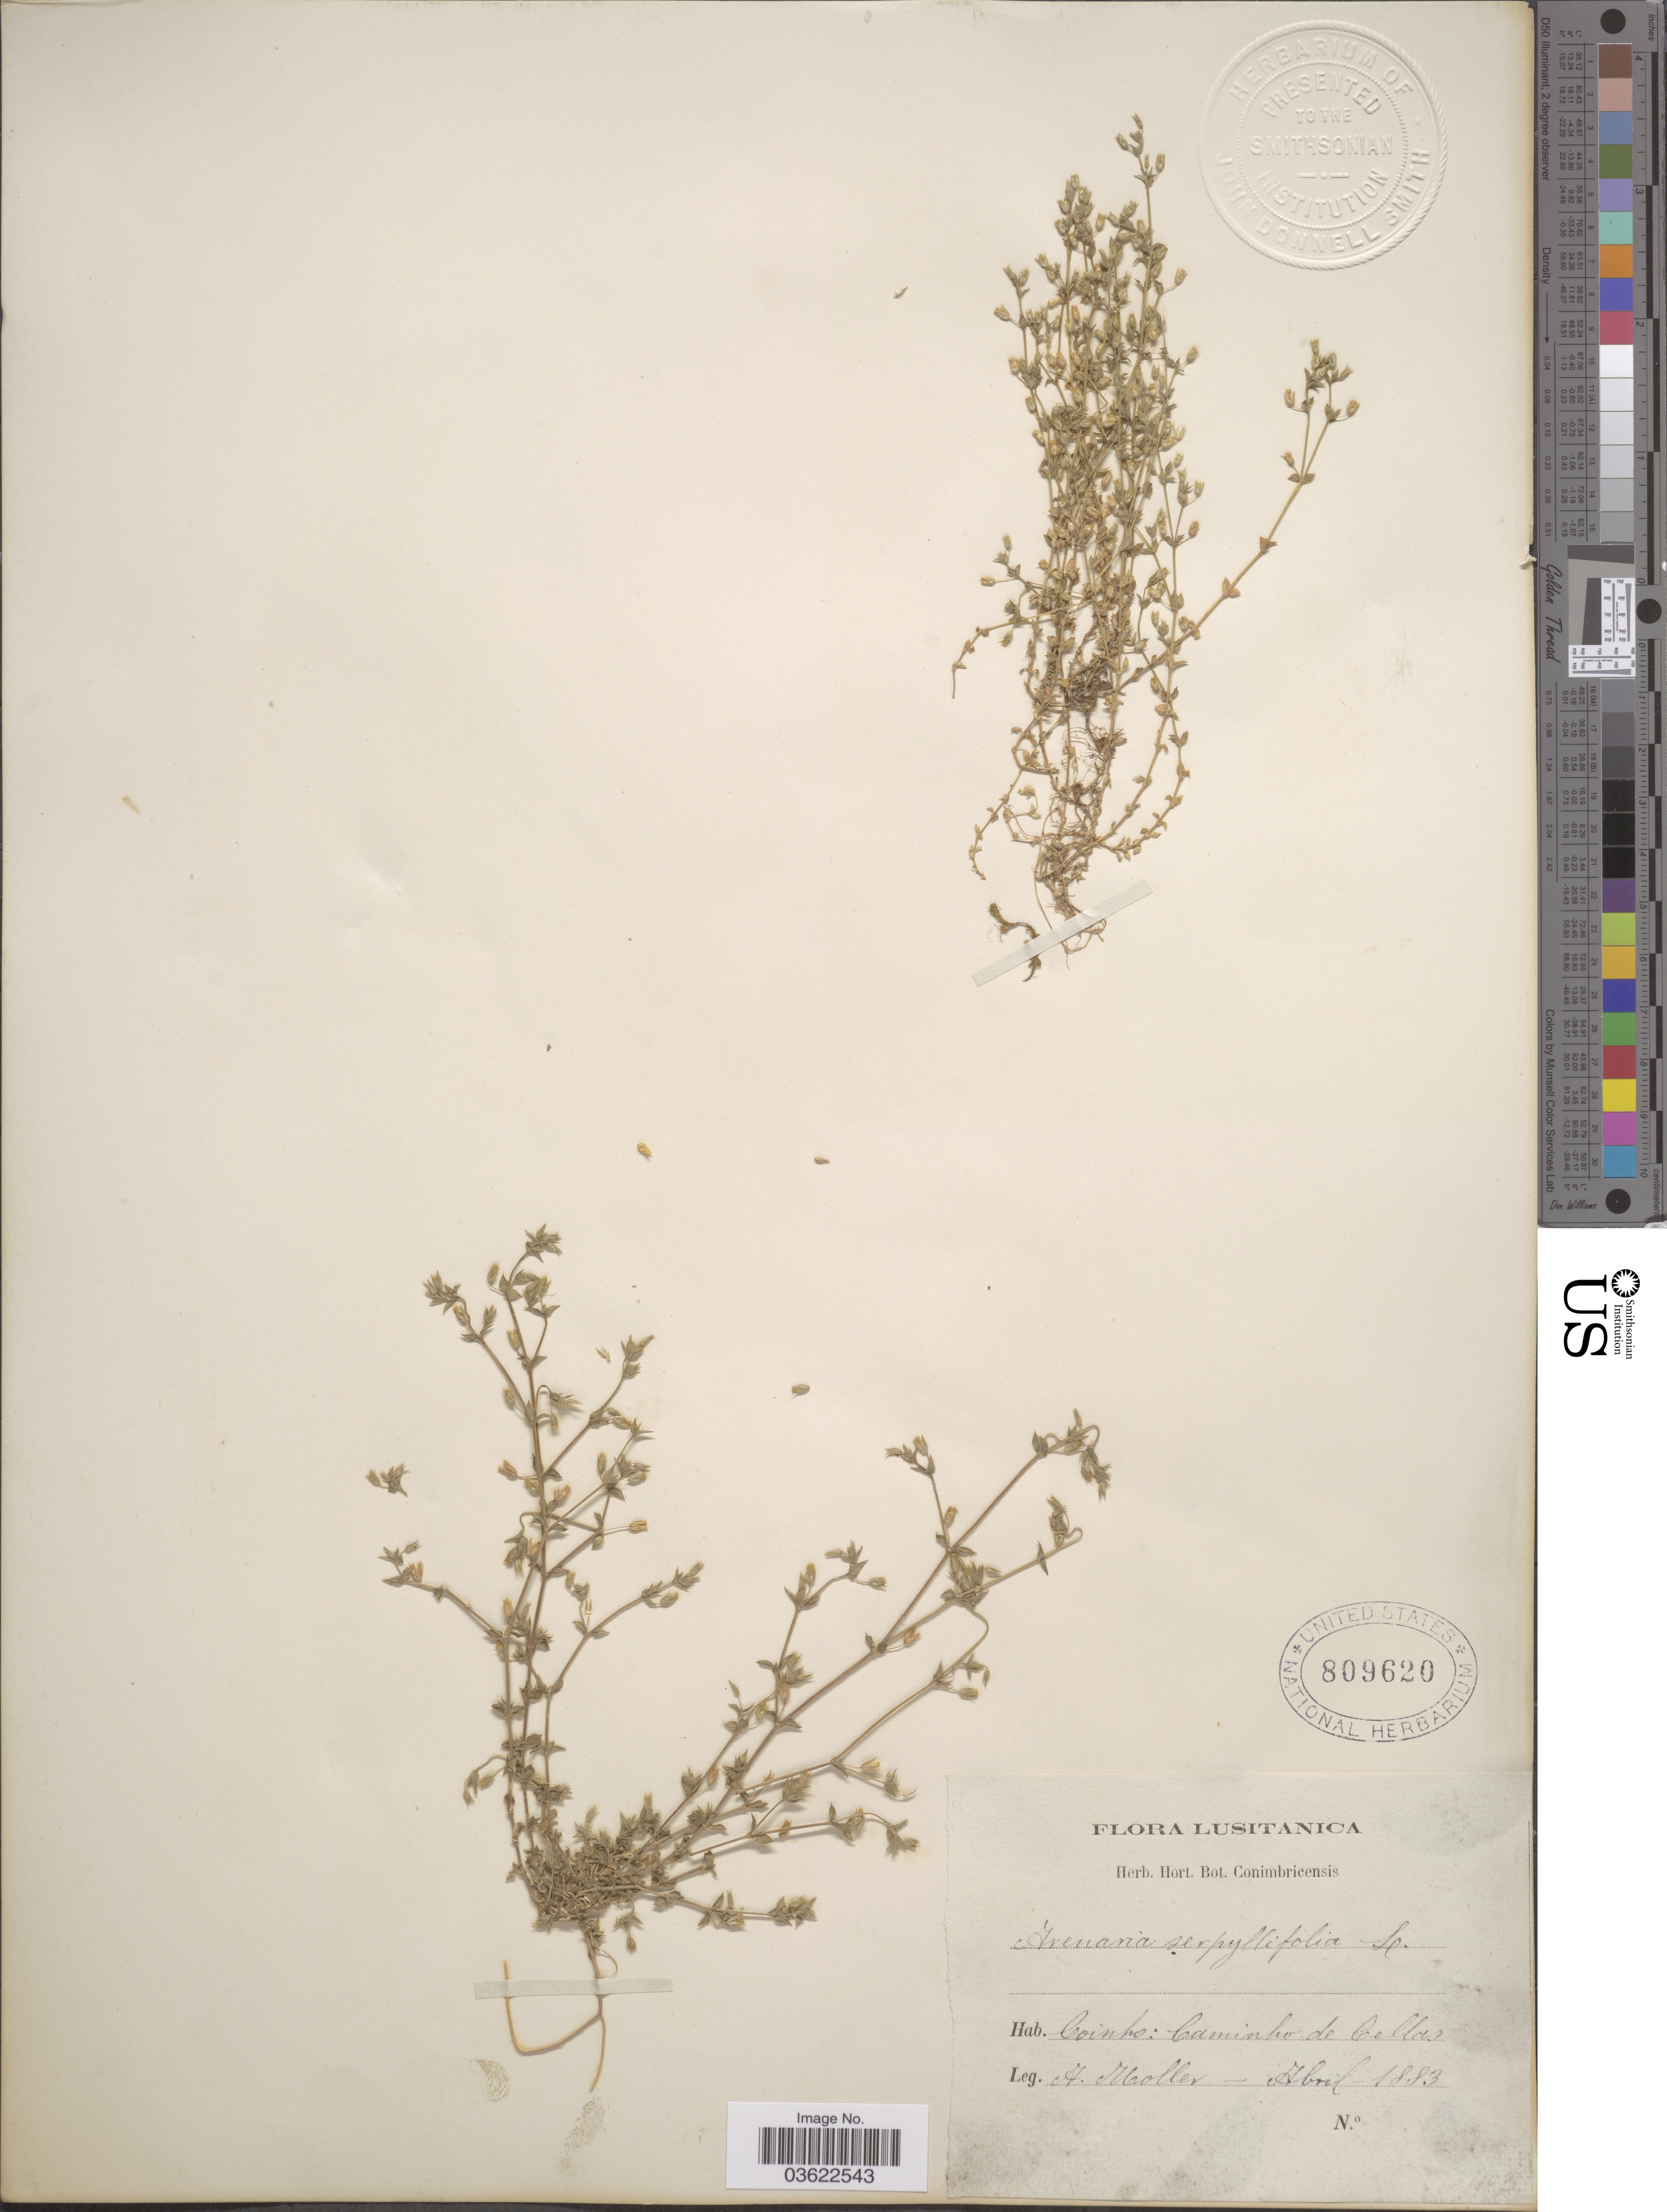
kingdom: Plantae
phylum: Tracheophyta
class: Magnoliopsida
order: Caryophyllales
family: Caryophyllaceae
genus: Arenaria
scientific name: Arenaria serpyllifolia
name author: L.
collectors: A. Moller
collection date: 1883-04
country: Portugal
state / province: Coimbra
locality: Lusitanica. Caminho de Cellas.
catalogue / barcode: US 809620